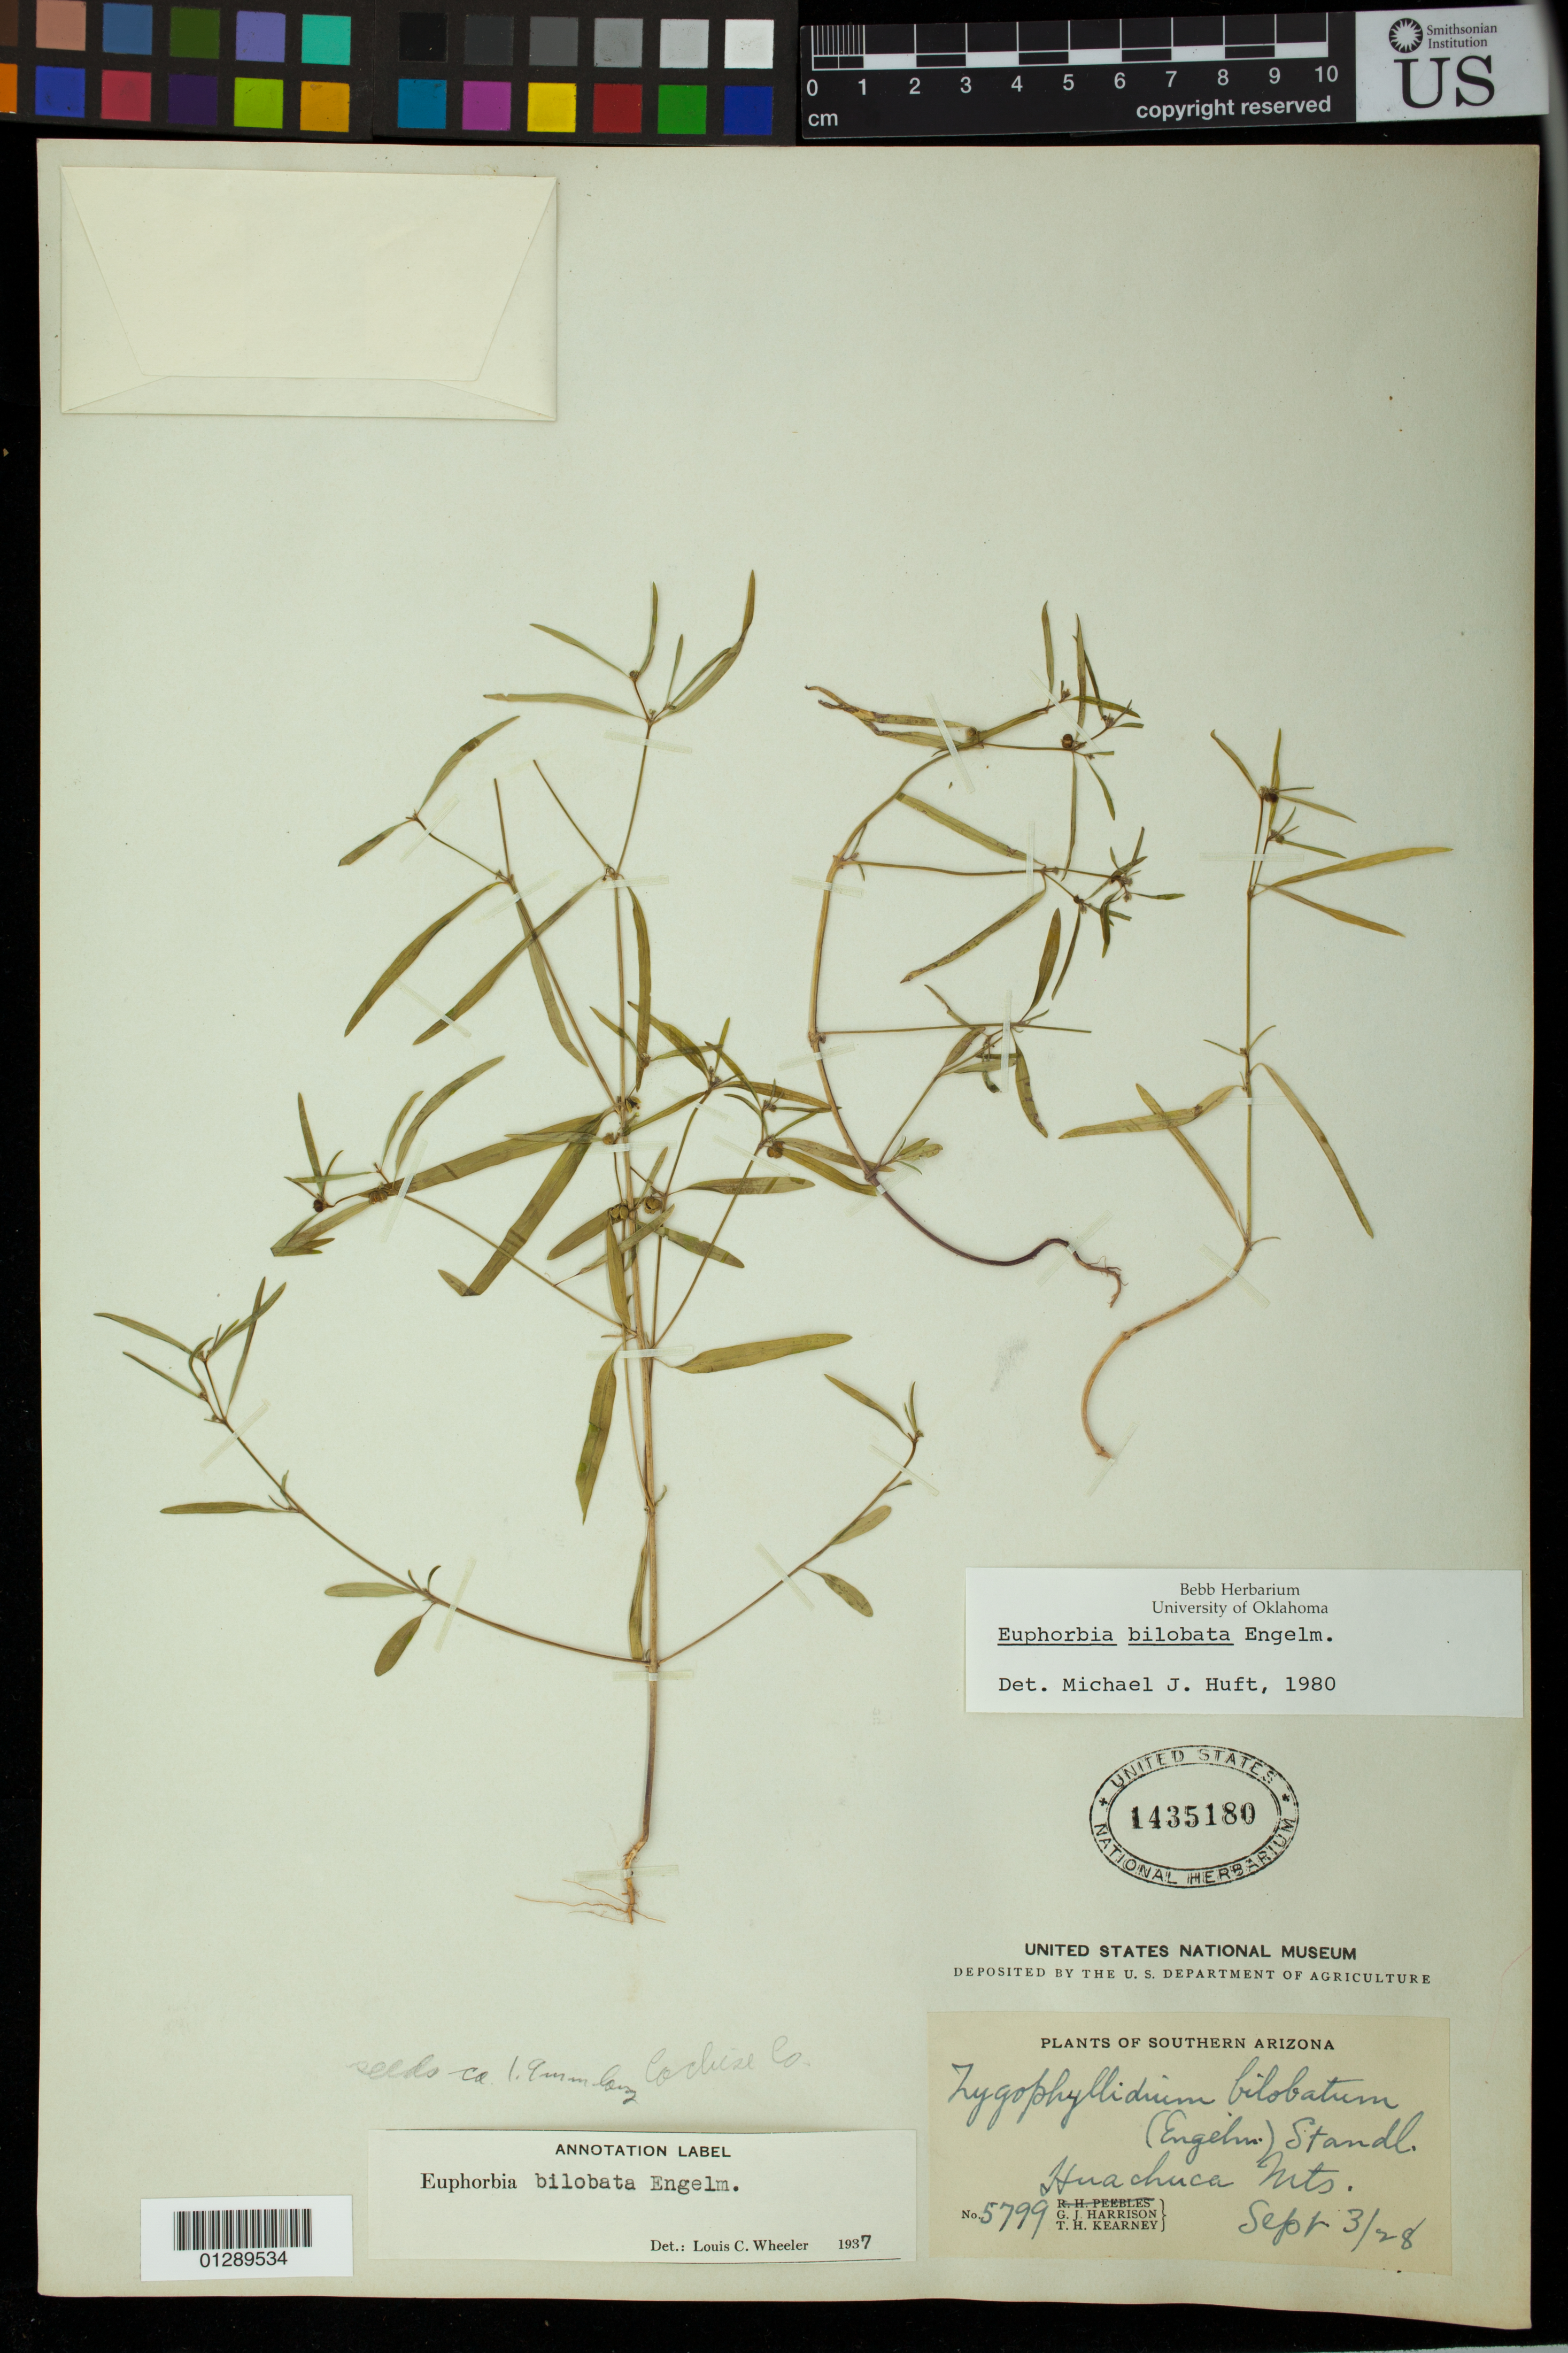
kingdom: Plantae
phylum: Tracheophyta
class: Magnoliopsida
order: Malpighiales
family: Euphorbiaceae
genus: Euphorbia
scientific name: Euphorbia bilobata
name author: Engelm. in Emory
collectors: G. J. Harrison & T. H. Kearney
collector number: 5799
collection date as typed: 03 Sep 1928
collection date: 1928-09-03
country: United States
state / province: Arizona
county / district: Cochise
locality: Huachuca Mts.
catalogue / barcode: US 1435180